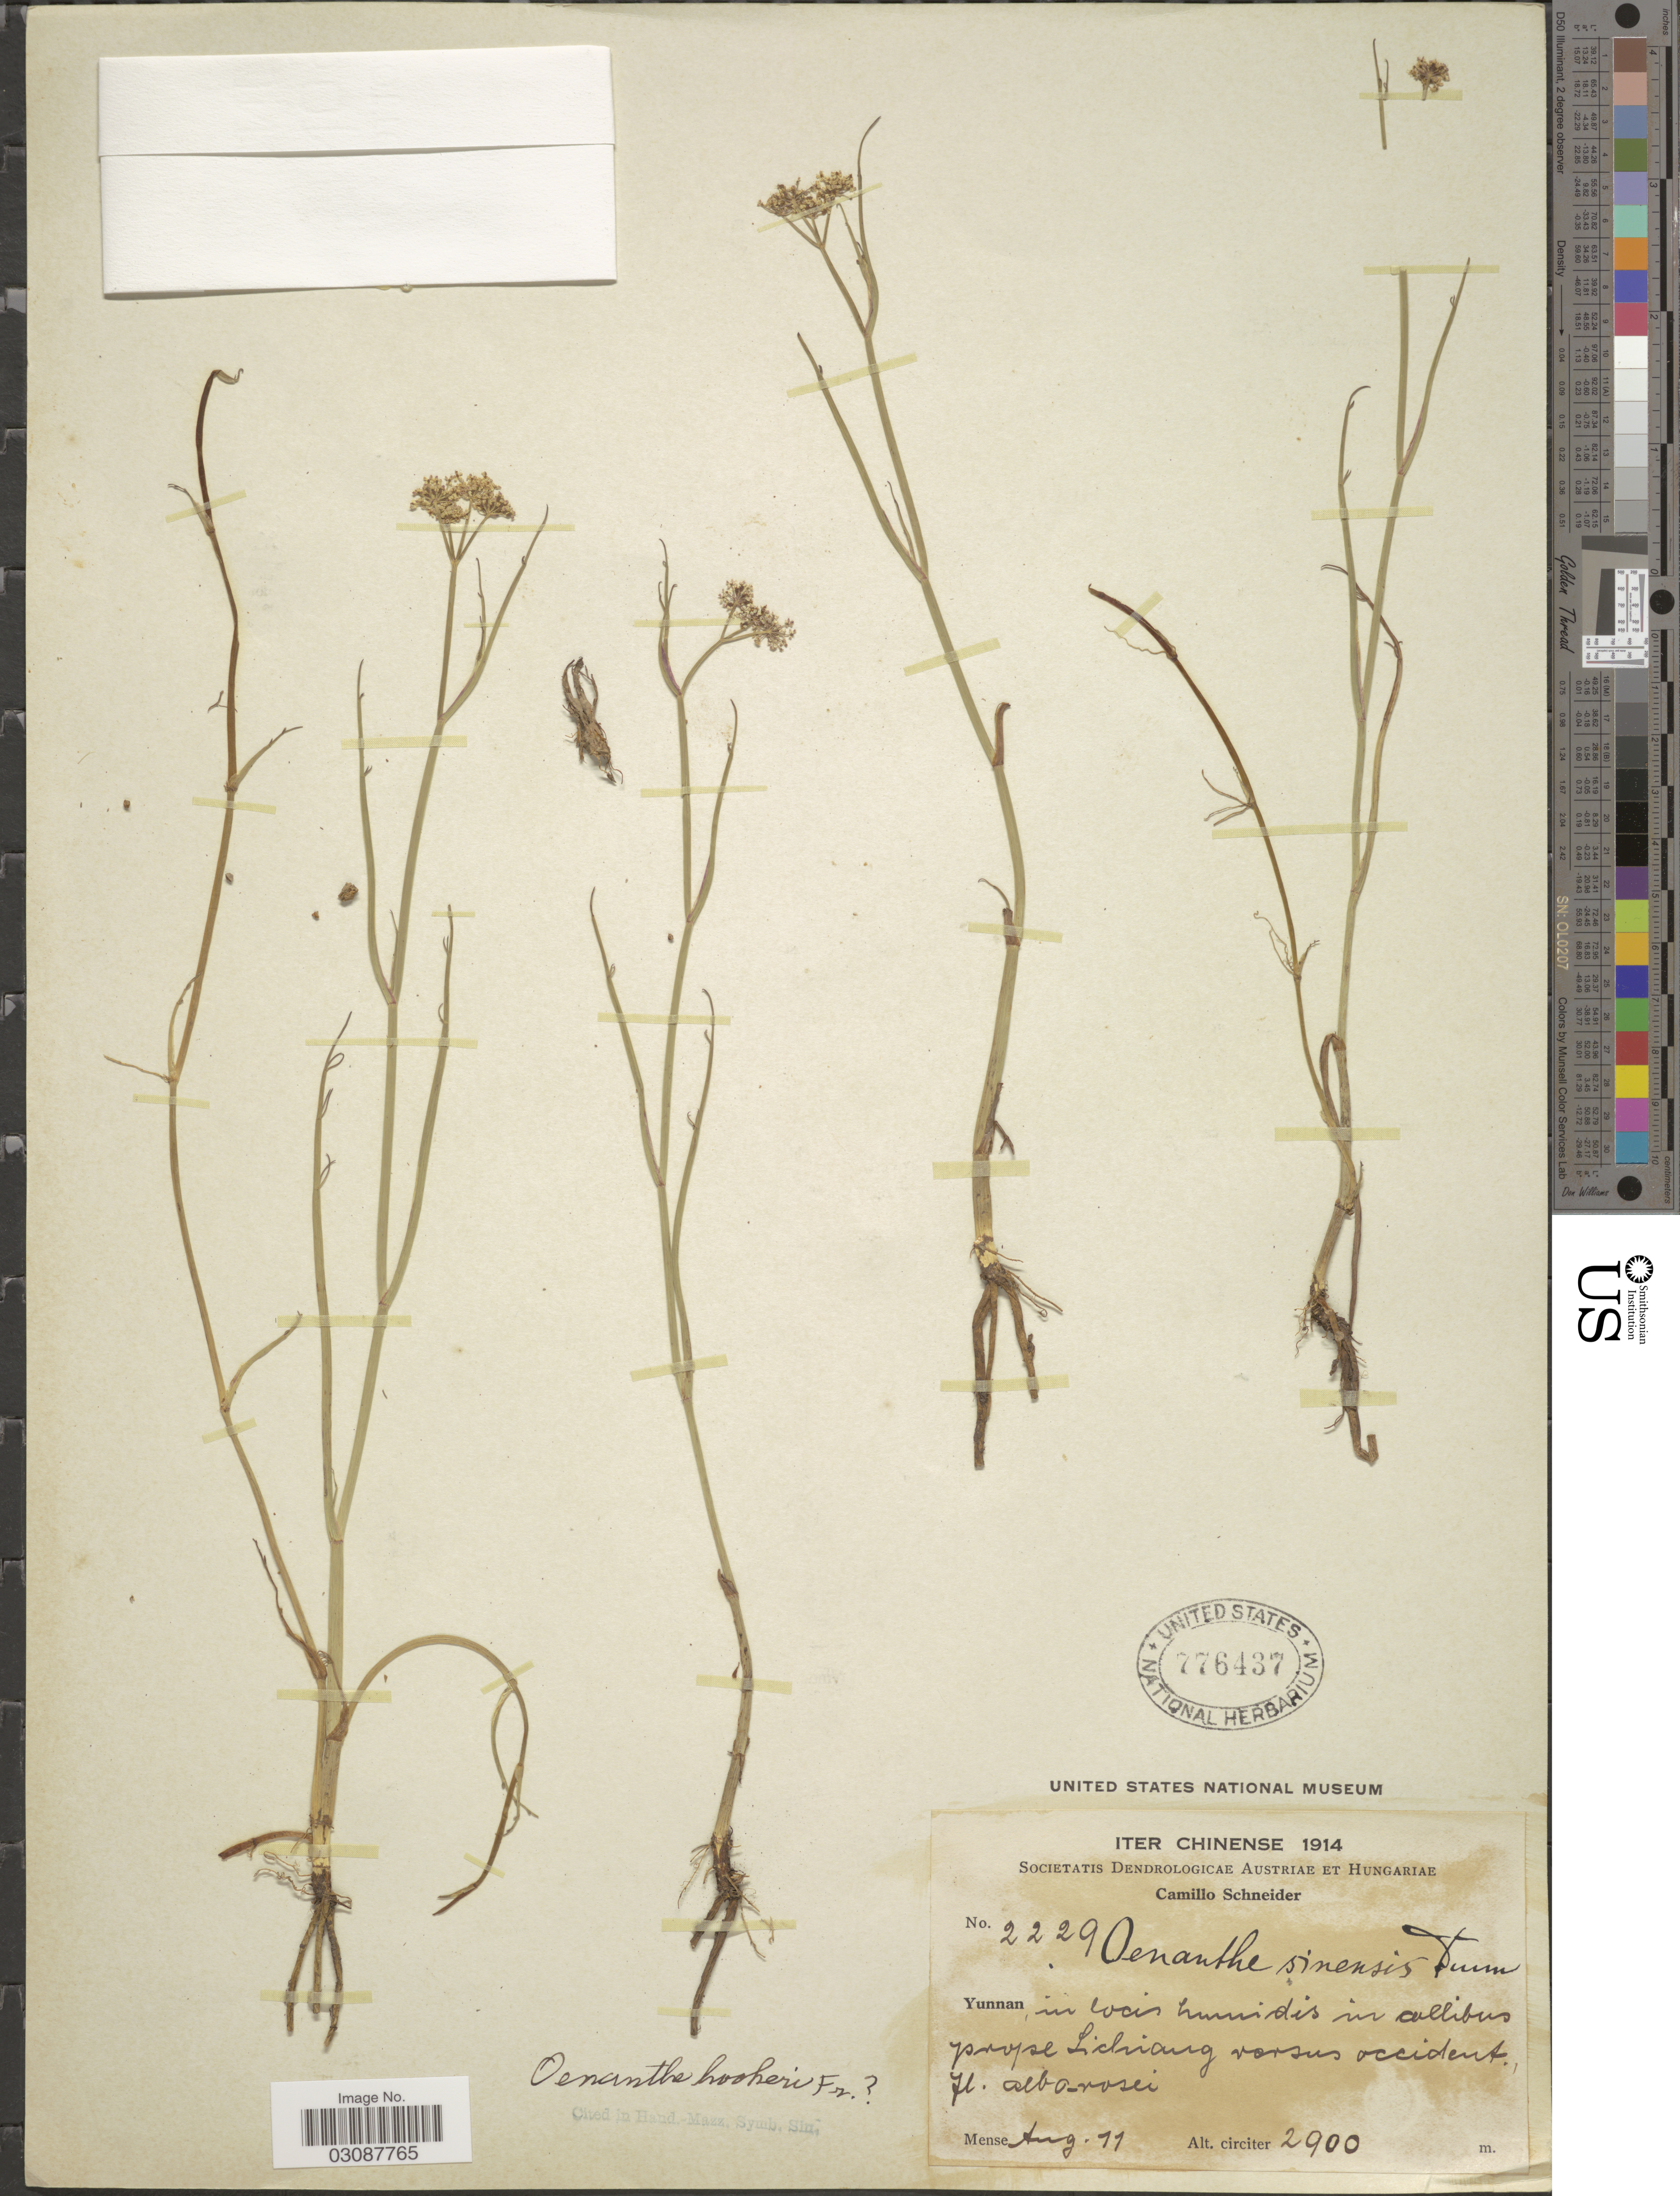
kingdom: Plantae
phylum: Tracheophyta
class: Magnoliopsida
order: Apiales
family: Apiaceae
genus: Oenanthe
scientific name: Oenanthe sinensis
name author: Dunn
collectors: C. K. Schneider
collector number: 2229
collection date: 1914-08-11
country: China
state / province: Yunnan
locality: In locis humidis in collibus prope Lichiang versus occident., fl. albo-rosei.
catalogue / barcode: US 776437